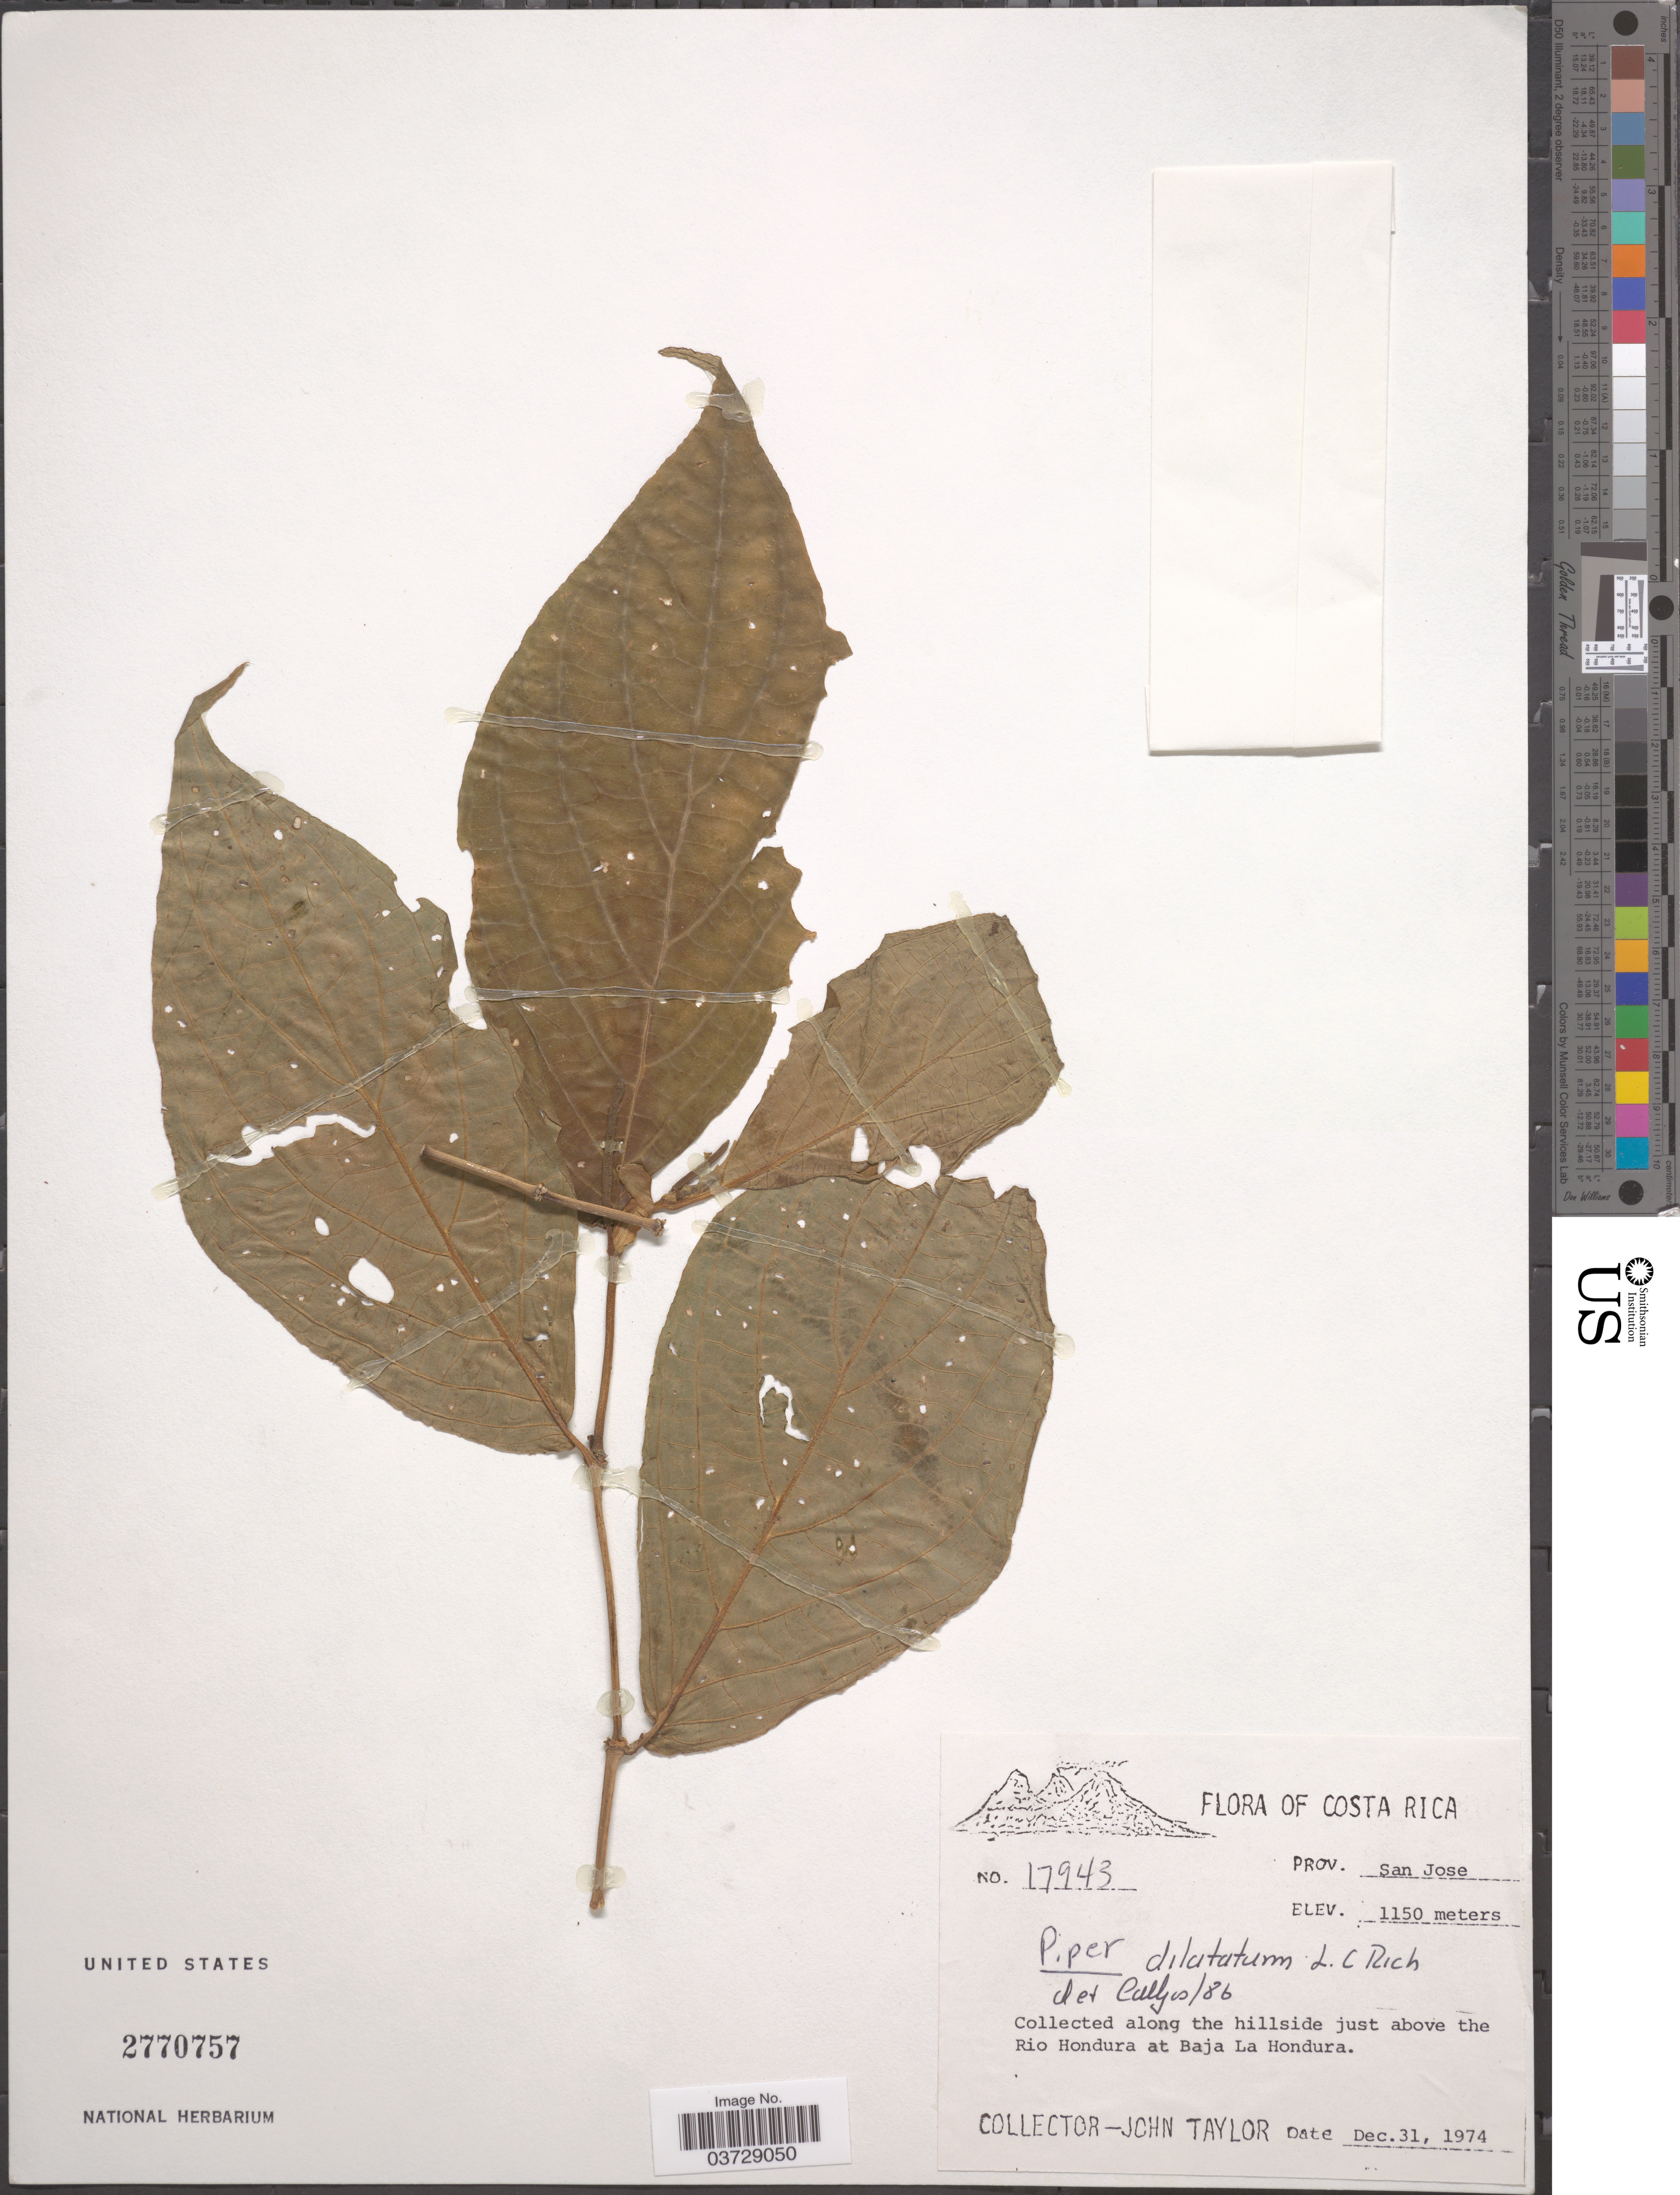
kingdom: Plantae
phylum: Tracheophyta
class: Magnoliopsida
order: Piperales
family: Piperaceae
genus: Piper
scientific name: Piper dilatatum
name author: Rich.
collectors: J. Taylor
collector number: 17943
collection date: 1974-12-31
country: Costa Rica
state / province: San José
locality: Along the hillside just above the Rio Hondura at Baja La Hondura.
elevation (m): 1150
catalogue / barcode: US 2770757